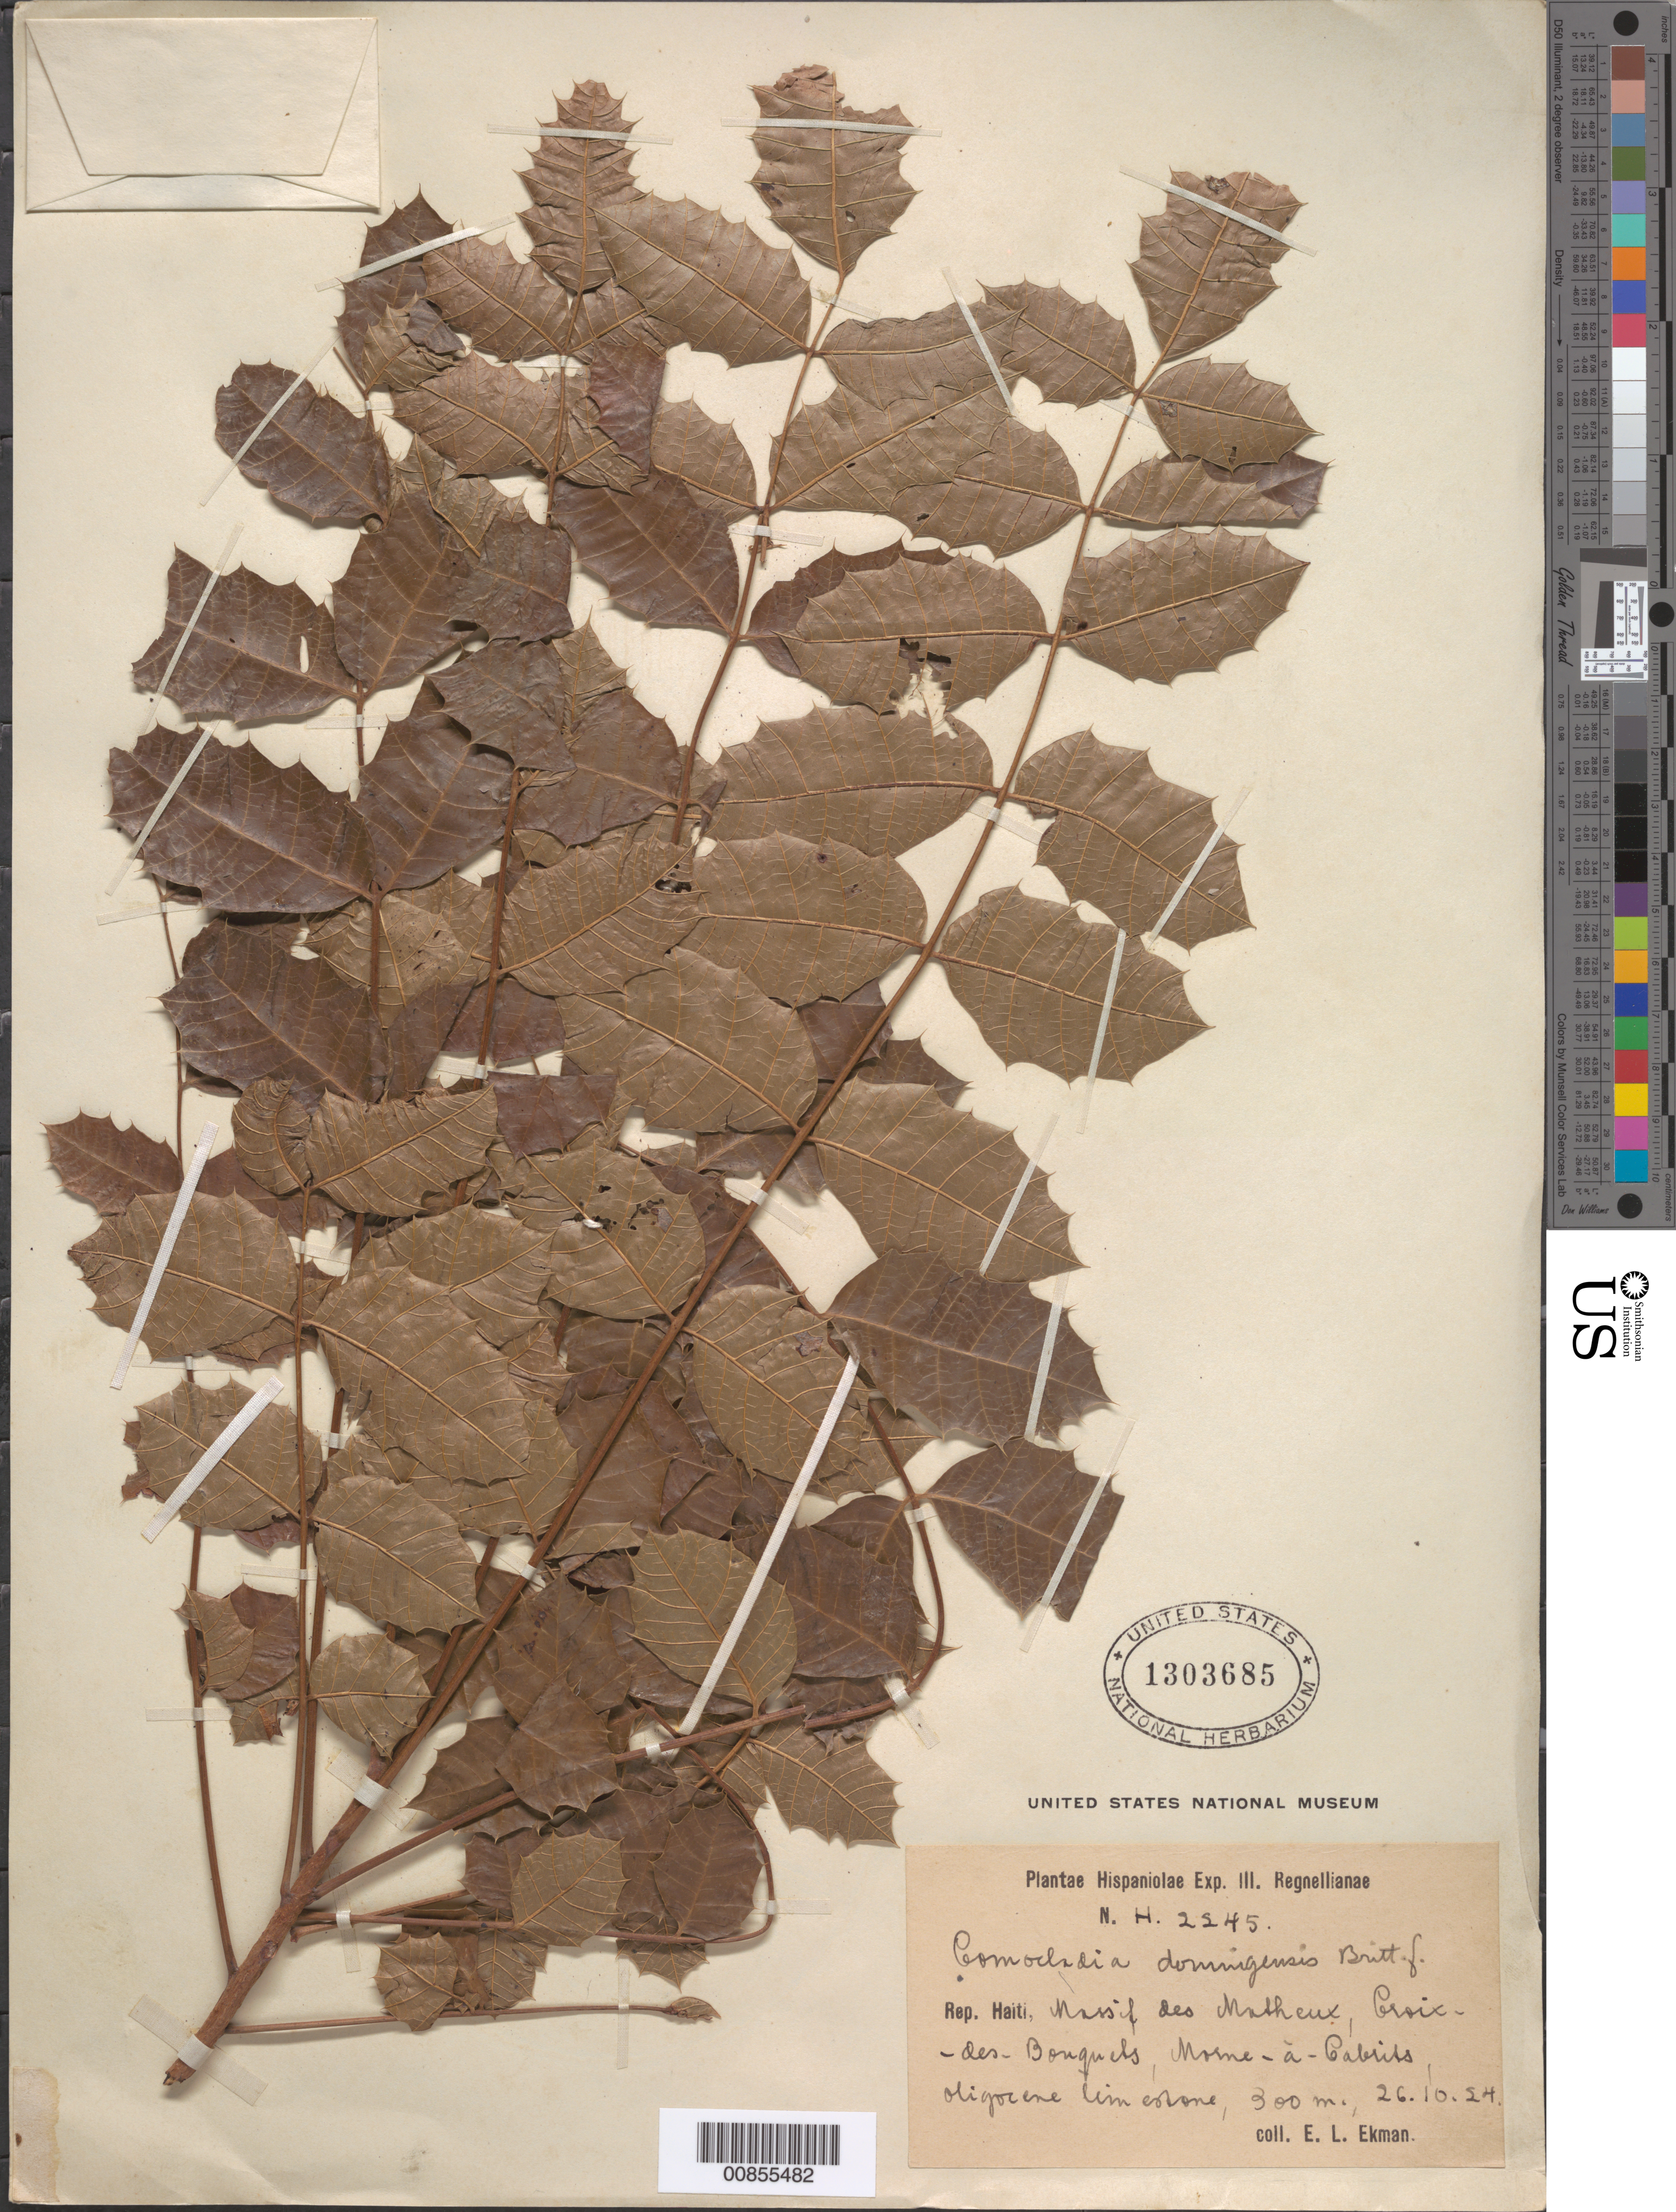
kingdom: Plantae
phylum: Tracheophyta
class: Magnoliopsida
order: Sapindales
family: Anacardiaceae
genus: Comocladia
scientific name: Comocladia domingensis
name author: Britton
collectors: E. L. Ekman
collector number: H 2245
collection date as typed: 26 Oct 1924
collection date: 1924-10-26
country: Haiti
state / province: Ouest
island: Hispaniola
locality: Massif des Matheux, Croix-des-Bouquets, Morne-à-Cabrits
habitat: Oligocene limestone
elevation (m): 300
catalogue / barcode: US 1303685